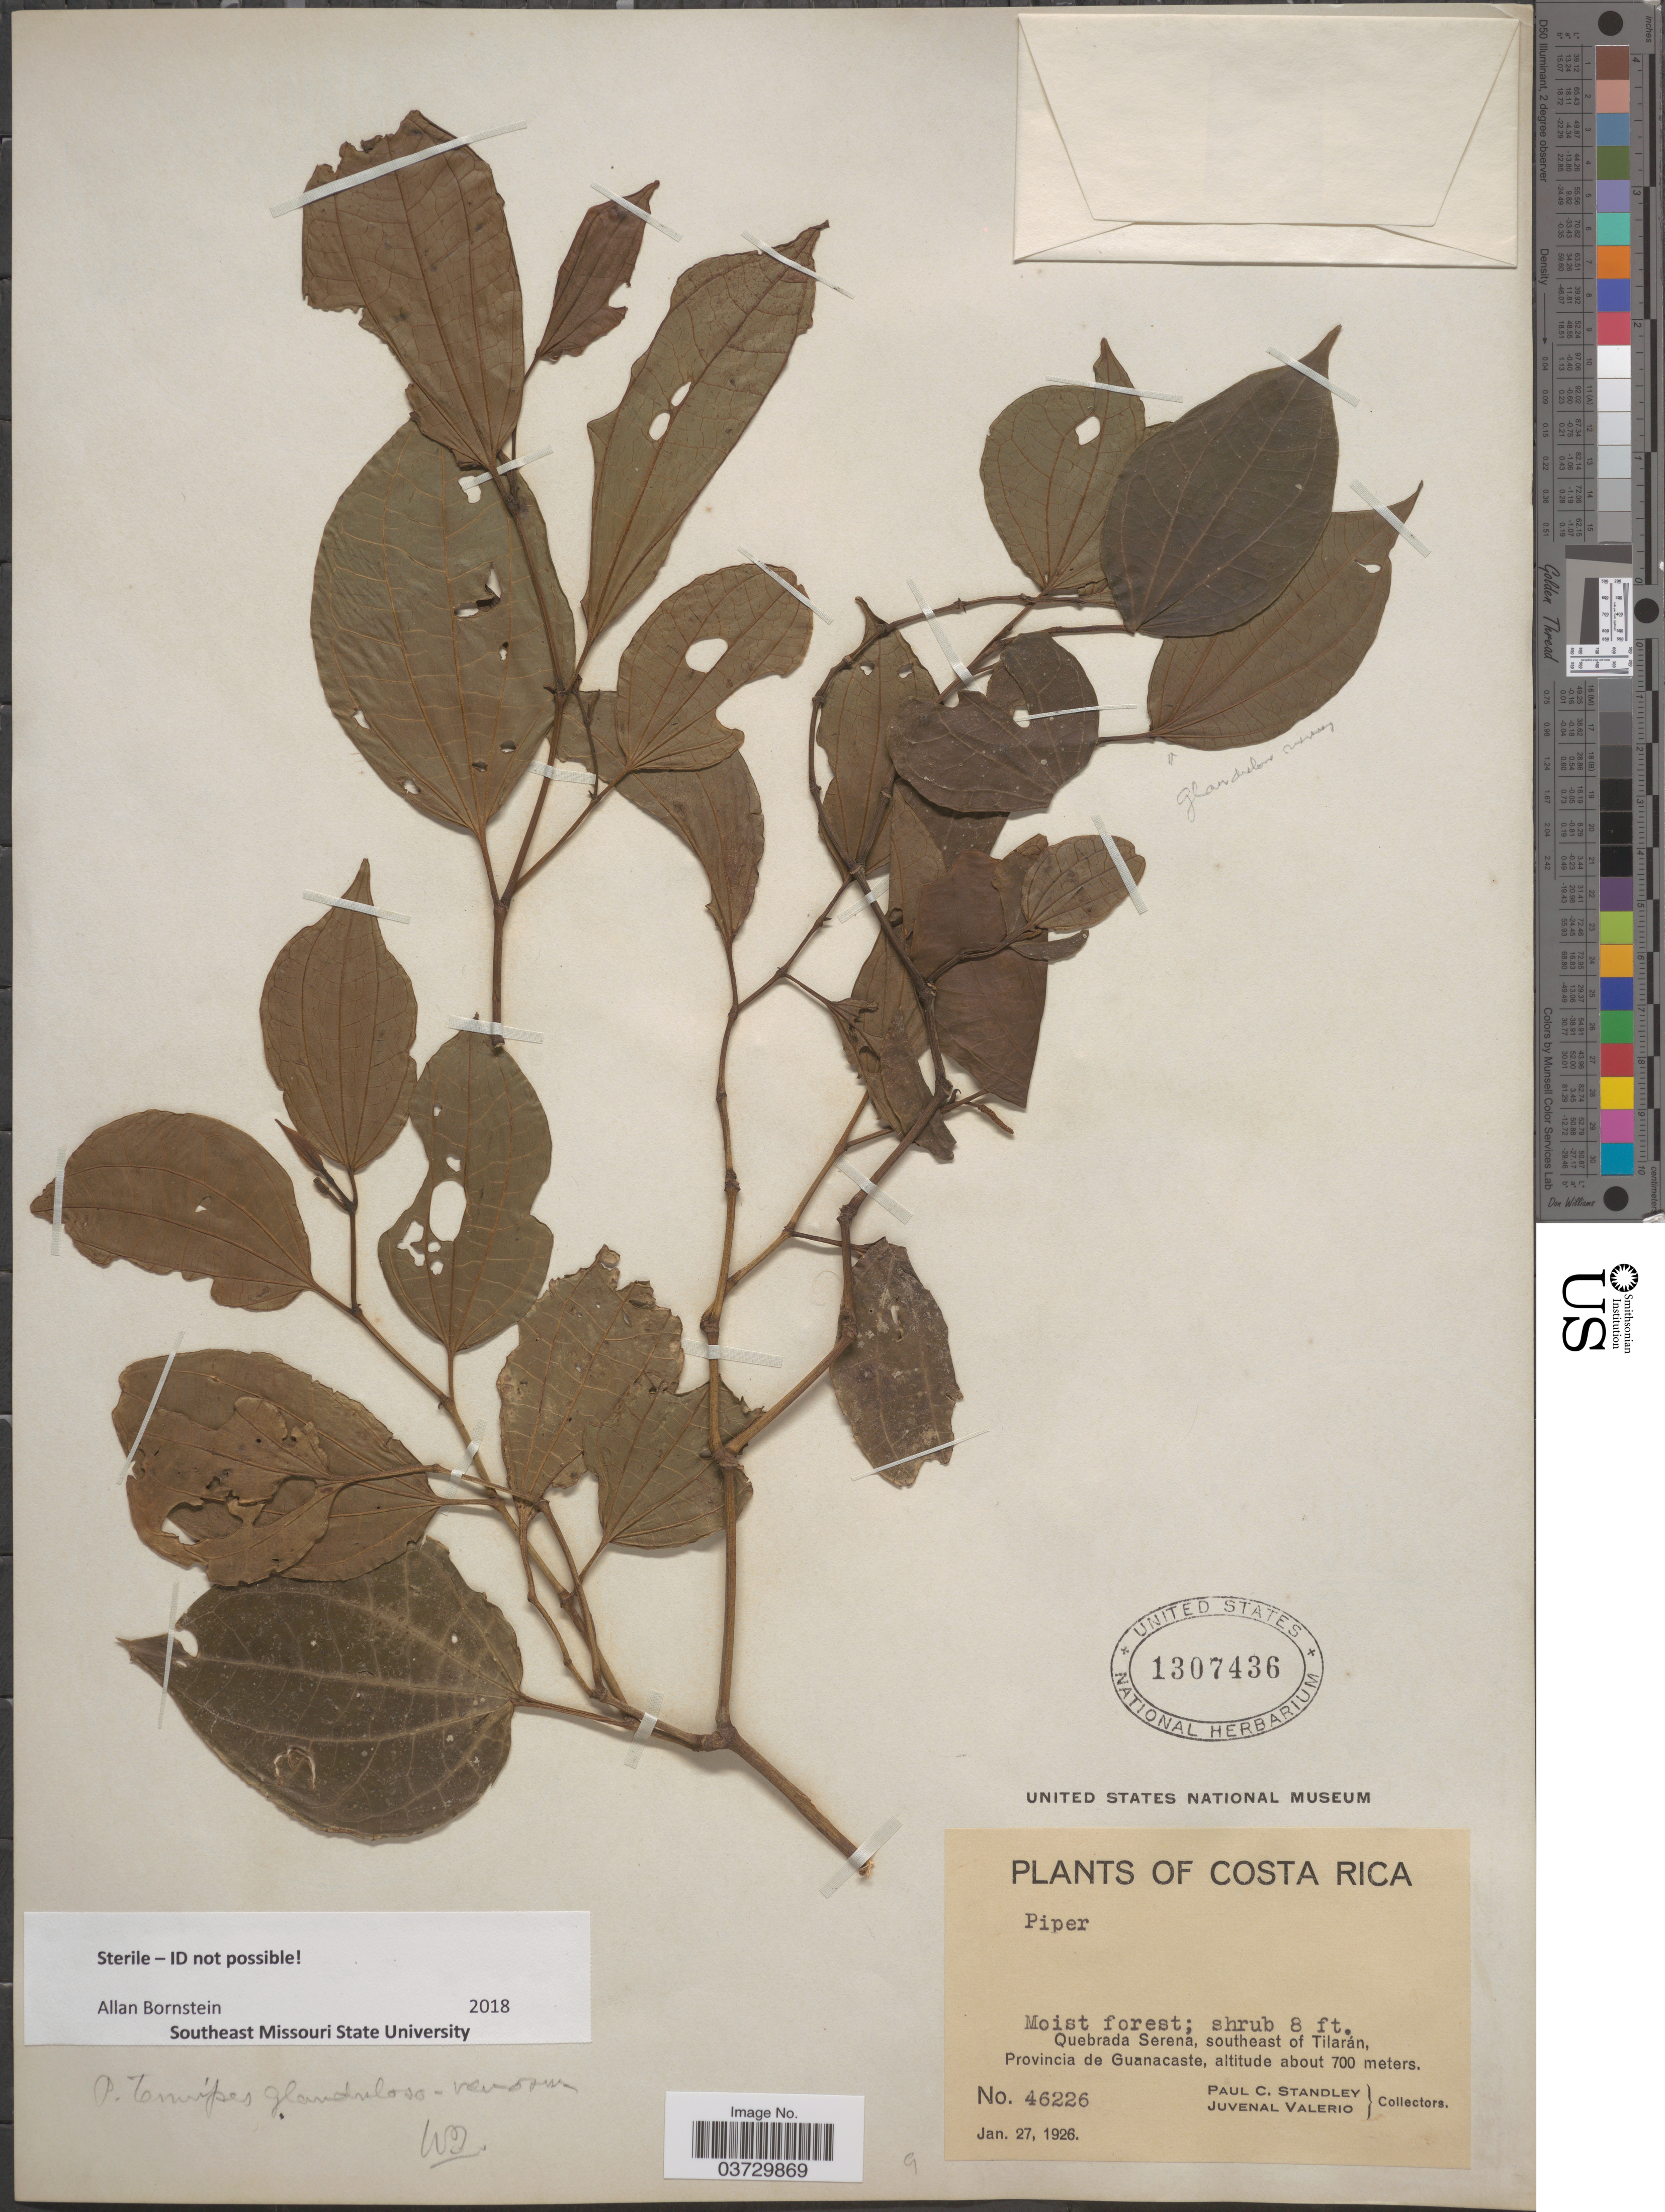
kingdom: Plantae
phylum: Tracheophyta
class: Magnoliopsida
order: Piperales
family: Piperaceae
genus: Piper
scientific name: Piper sp.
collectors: P. C. Standley & J. Valerio R.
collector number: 46226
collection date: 1926-01-27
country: Costa Rica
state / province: Guanacaste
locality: Quebrada Serena, southeast of Tilarán.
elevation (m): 700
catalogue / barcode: US 1307436